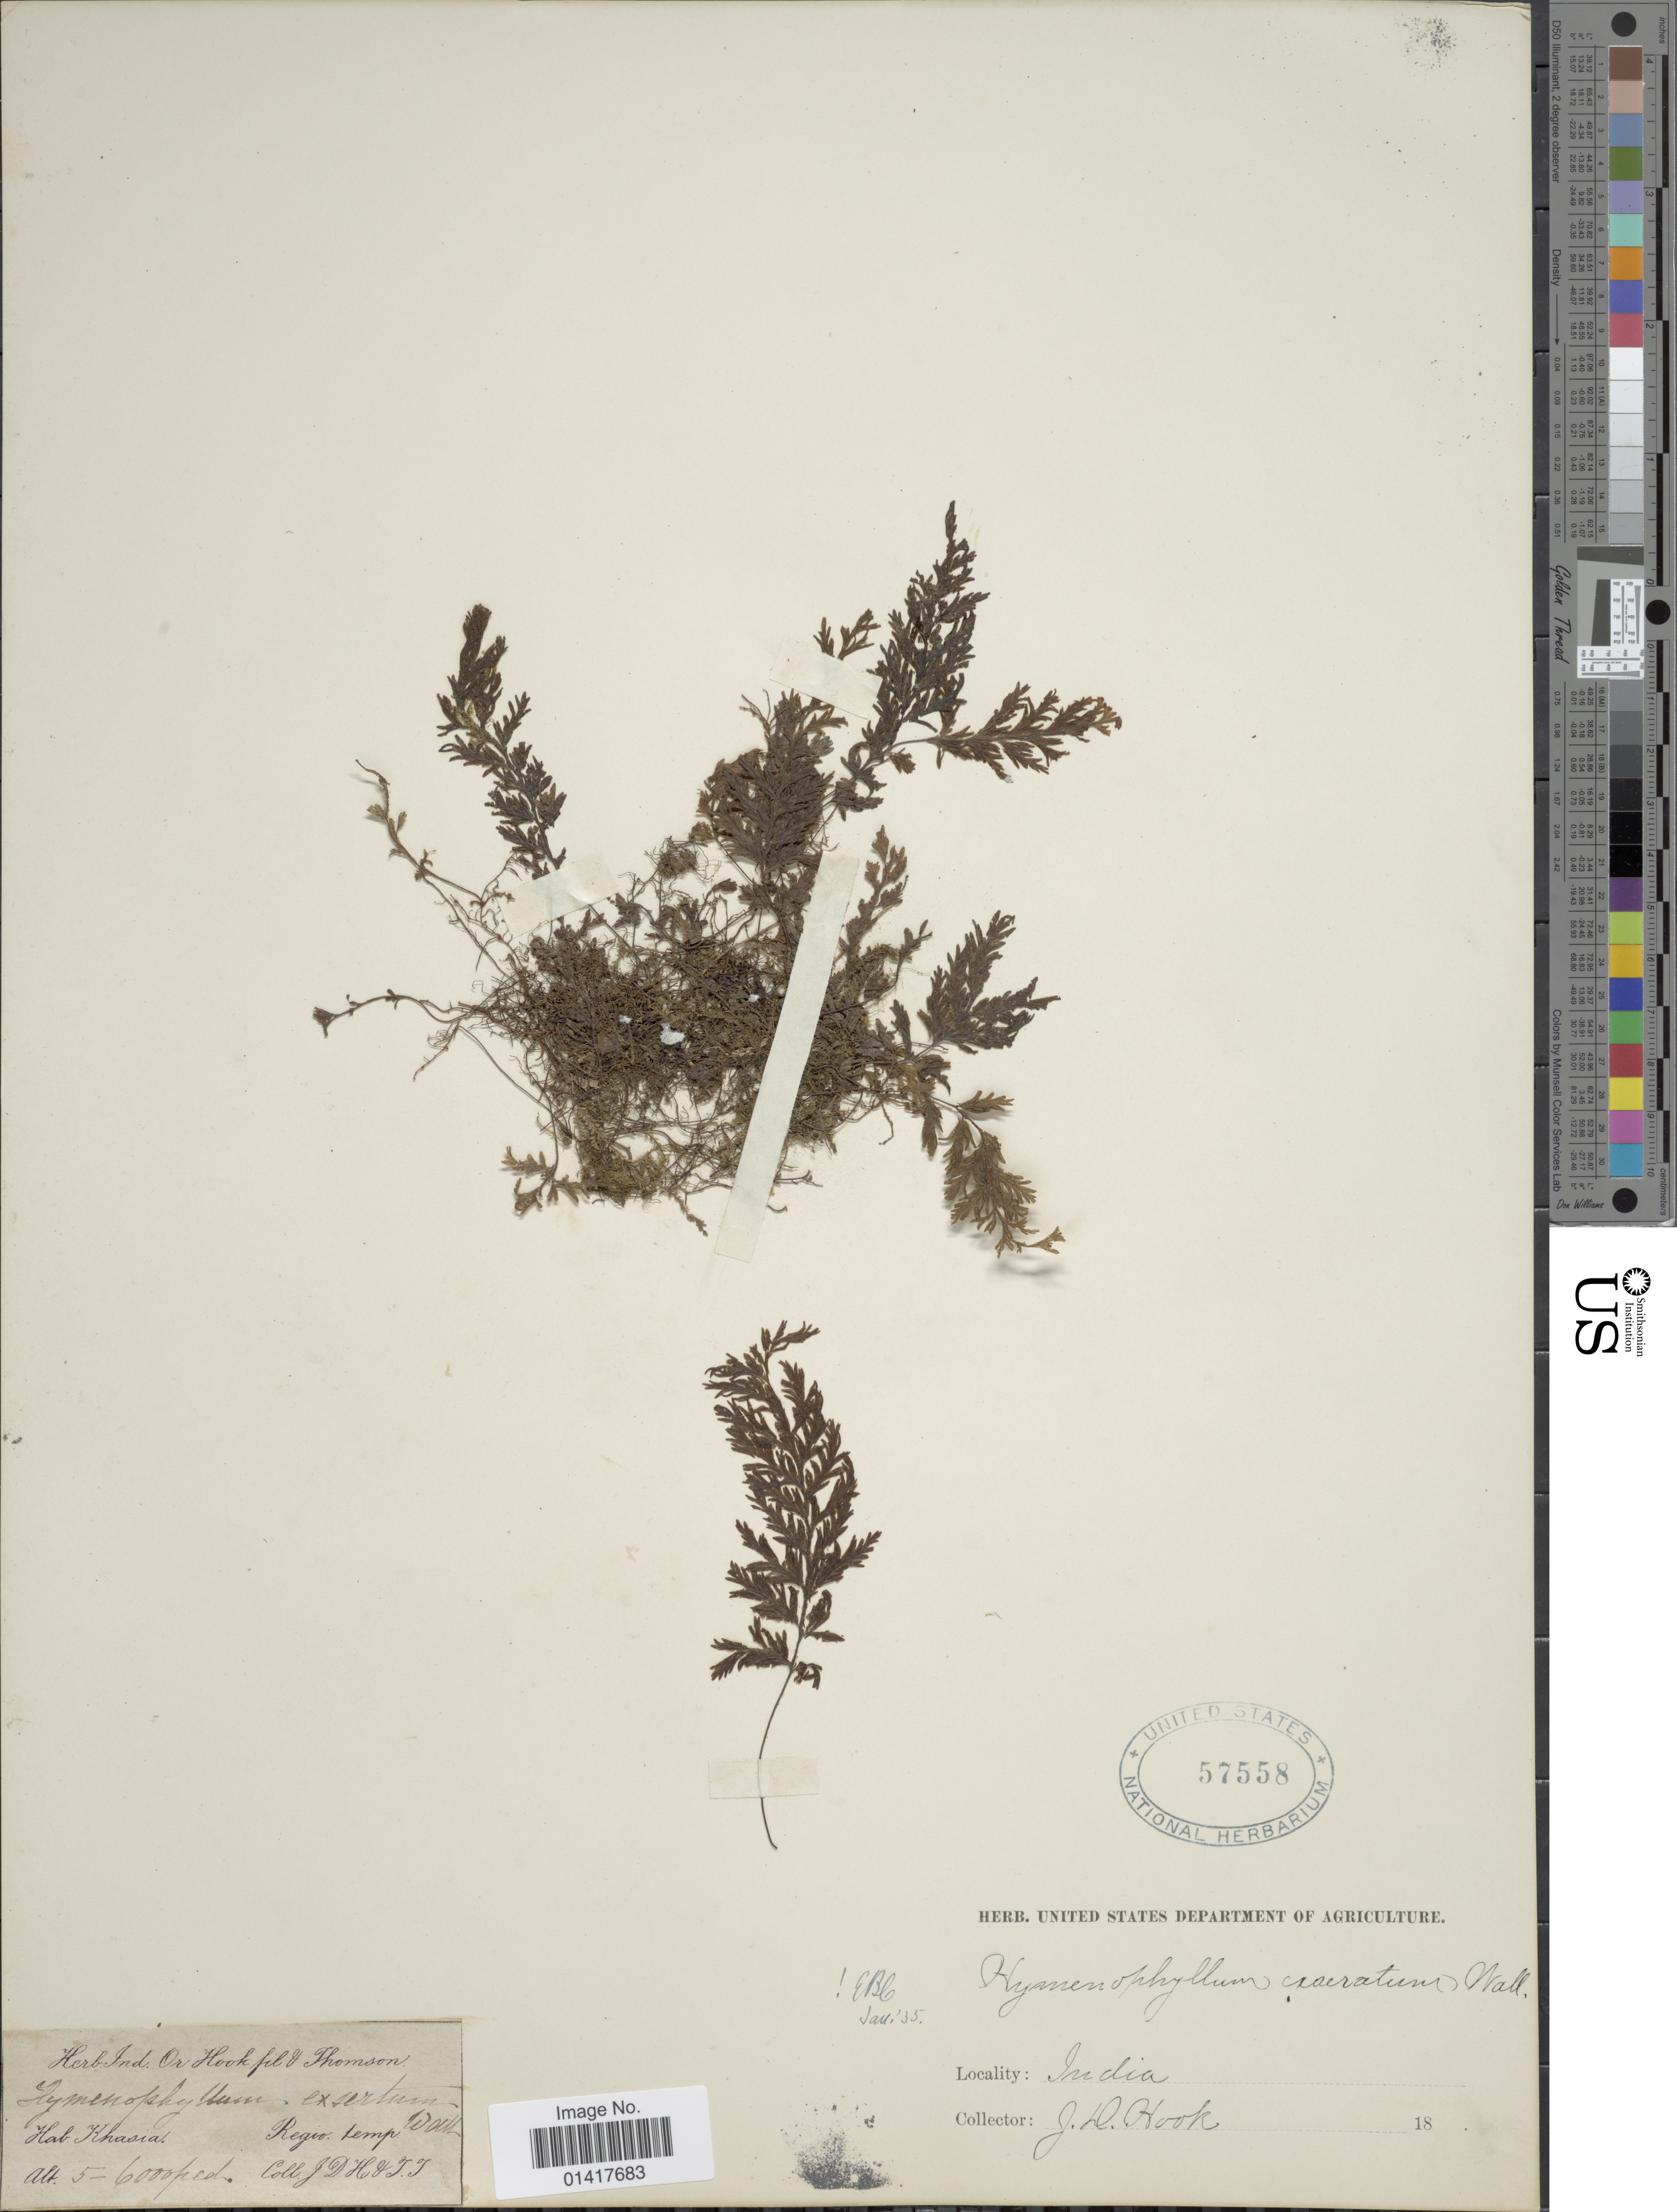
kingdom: Plantae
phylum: Tracheophyta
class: Polypodiopsida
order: Hymenophyllales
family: Hymenophyllaceae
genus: Hymenophyllum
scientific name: Hymenophyllum exsertum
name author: Wall. ex Hook.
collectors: J. D. Hooker & T. Thomson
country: India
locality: Khasia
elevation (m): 1524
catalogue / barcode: US 57558